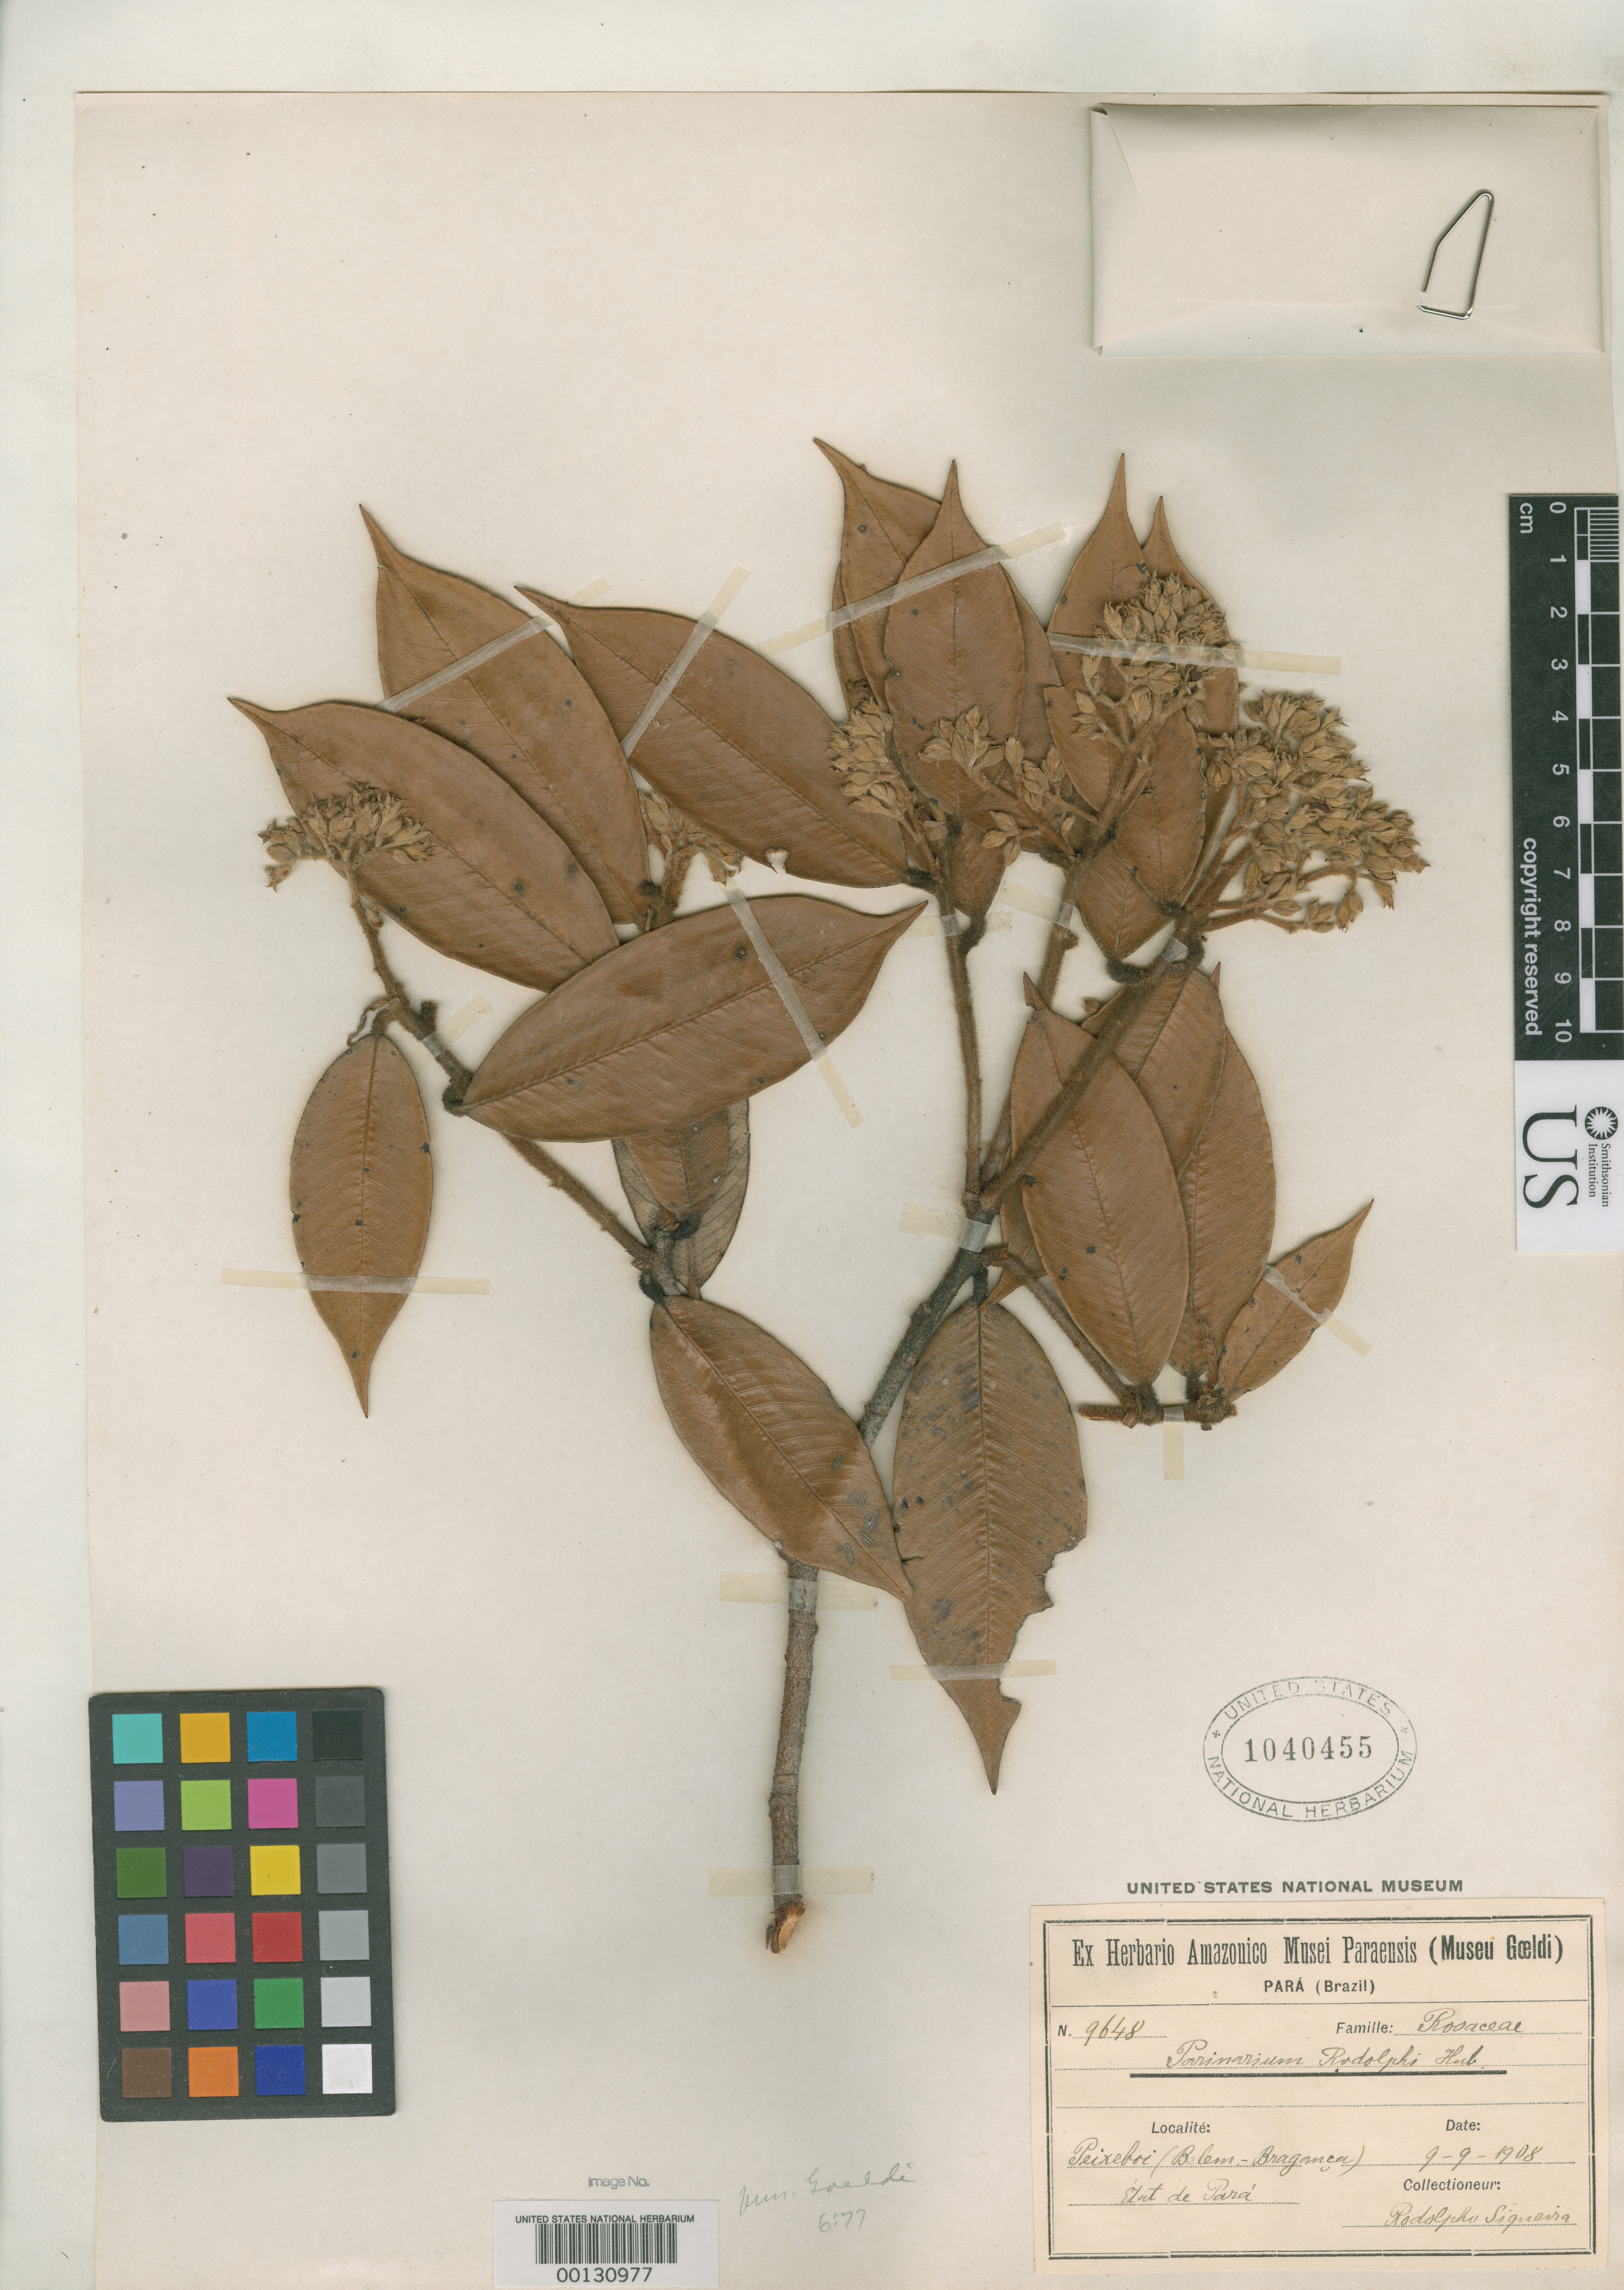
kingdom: Plantae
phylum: Tracheophyta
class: Magnoliopsida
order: Malpighiales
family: Chrysobalanaceae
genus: Parinari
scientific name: Parinari rodolphii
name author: Huber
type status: Isotype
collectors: R. Siqueira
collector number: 9648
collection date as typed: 09 Sep 1908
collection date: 1908-09-09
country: Brazil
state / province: Pará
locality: Peixeboi (Belem-Bragonca).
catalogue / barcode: US 1040455